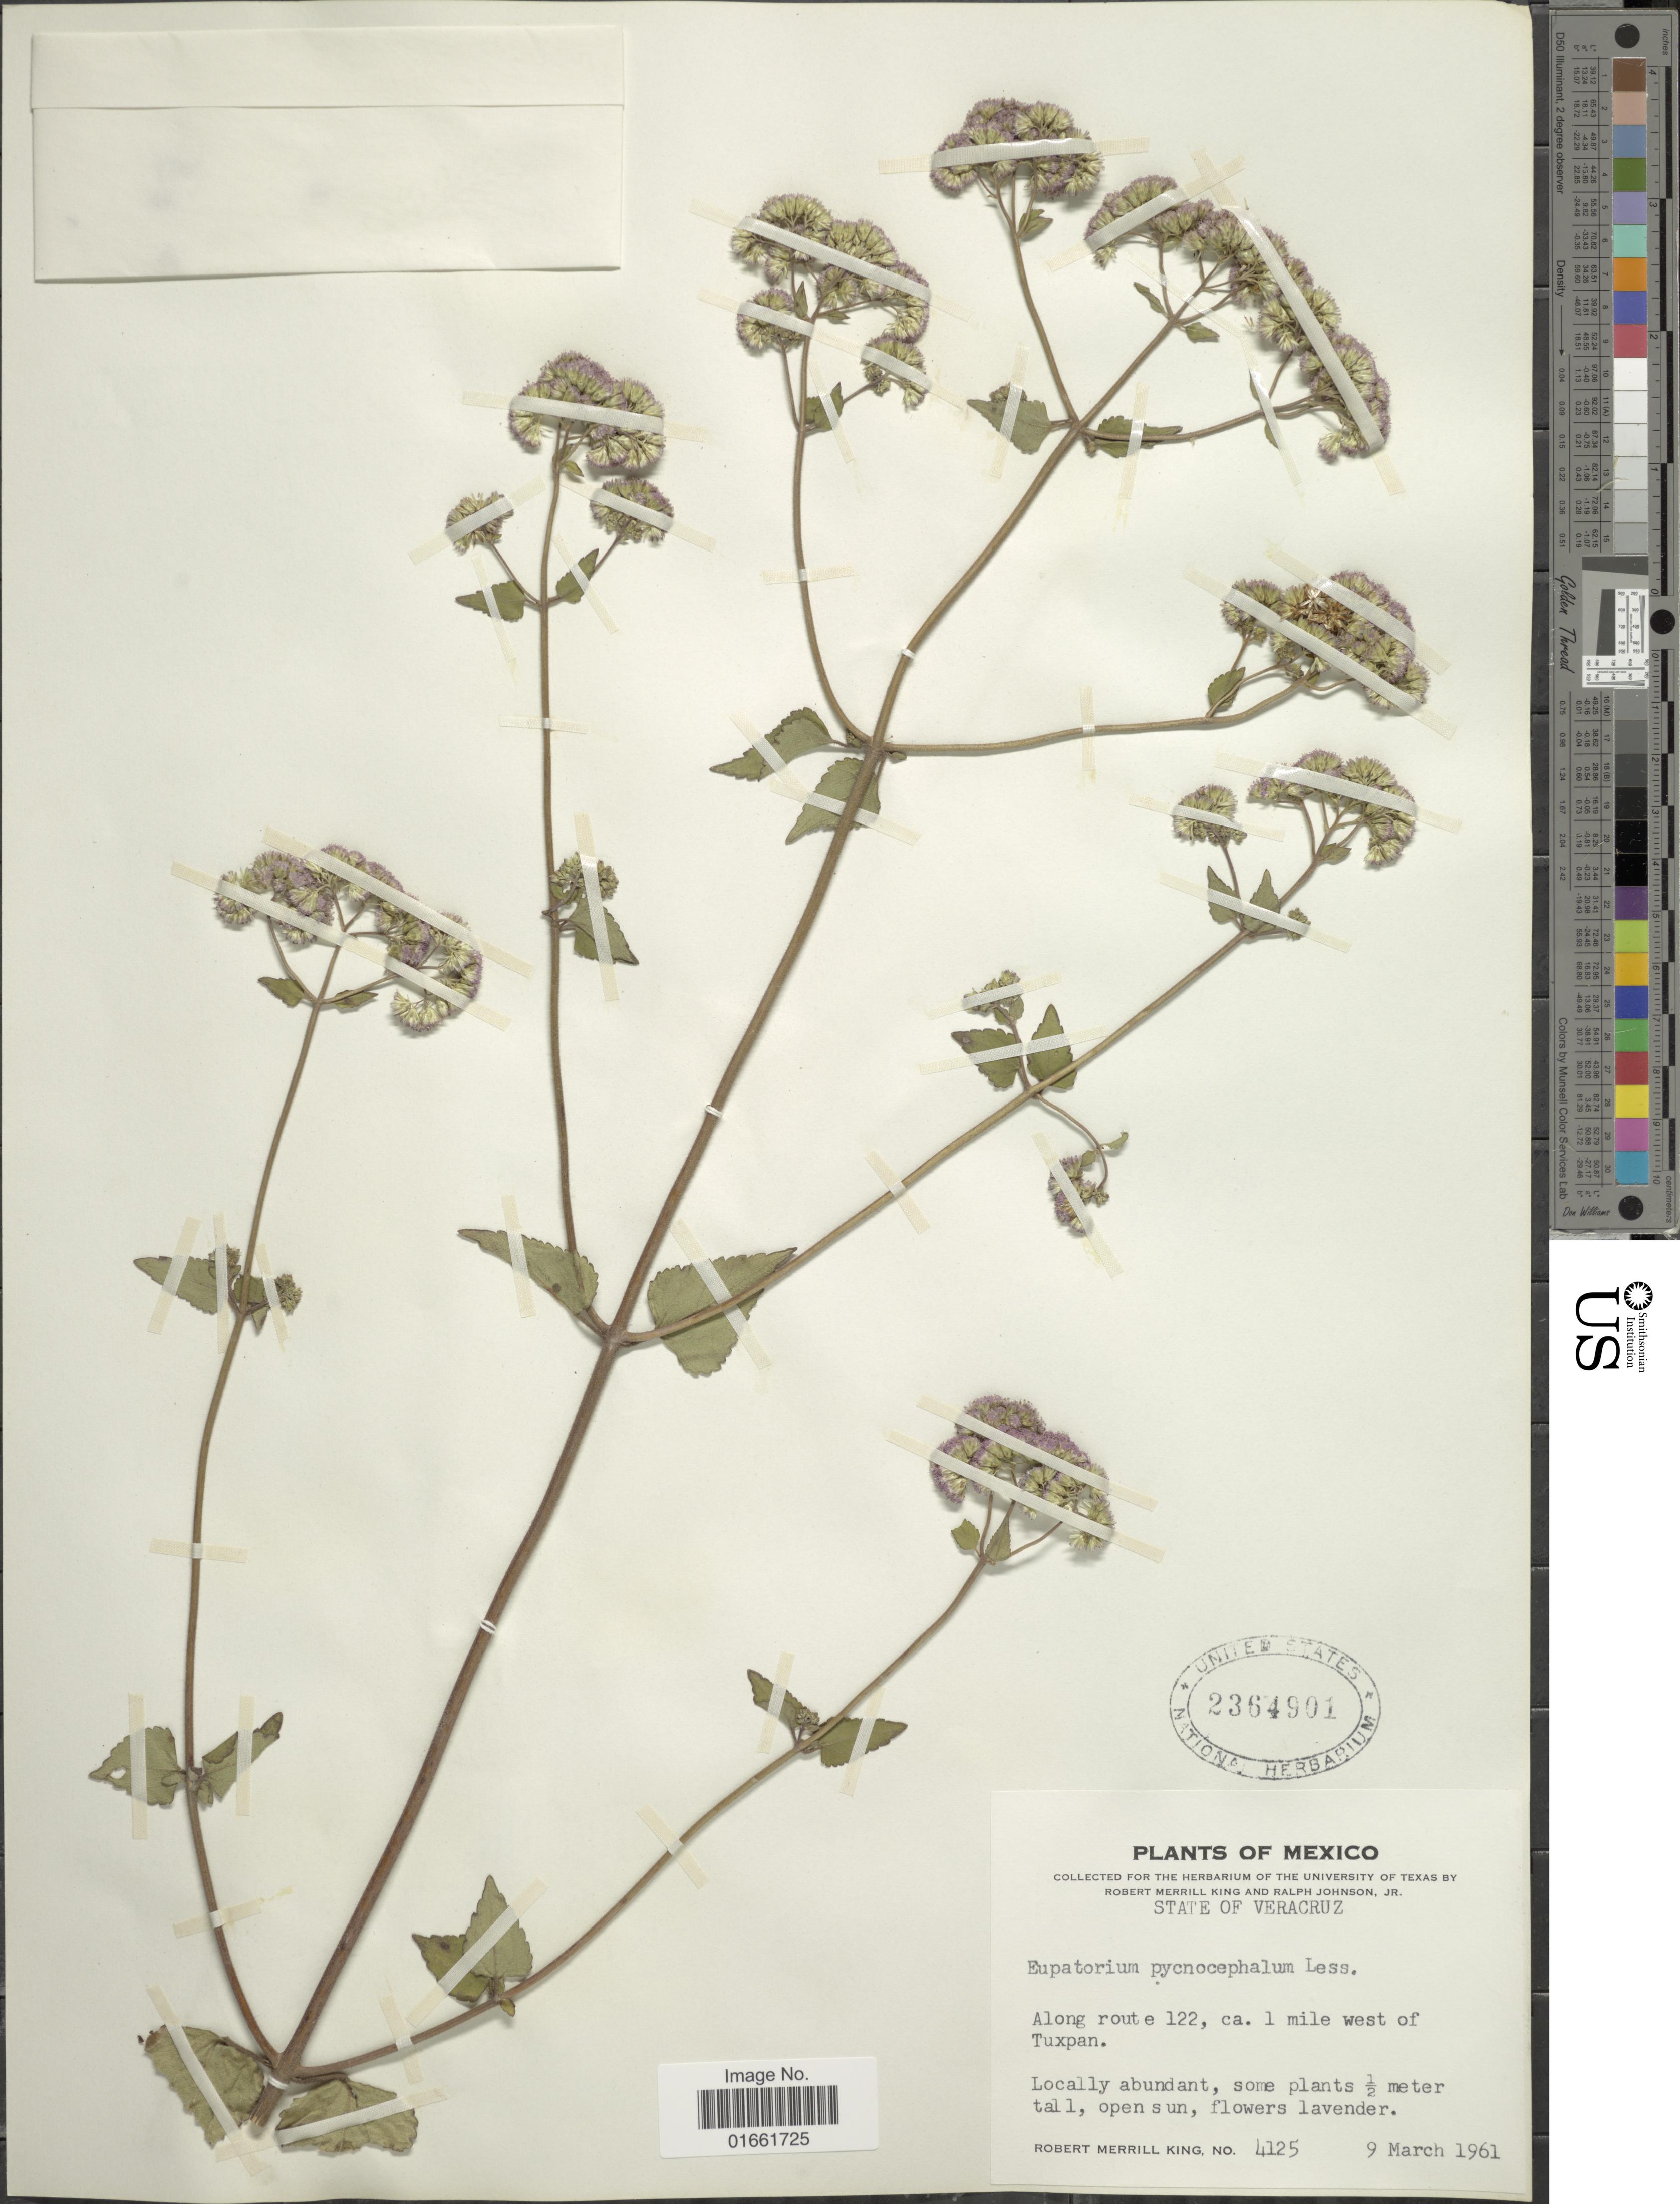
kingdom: Plantae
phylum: Tracheophyta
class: Magnoliopsida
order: Asterales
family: Asteraceae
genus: Fleischmannia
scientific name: Fleischmannia pratensis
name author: (Klatt) R.M. King & H. Rob.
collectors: R. M. King & R. Johnson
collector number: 4125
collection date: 1961-03-09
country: Mexico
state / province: Veracruz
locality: State of Veracruz, Along route 122, ca 1 mile west of Tuxpan.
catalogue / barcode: US 2364901